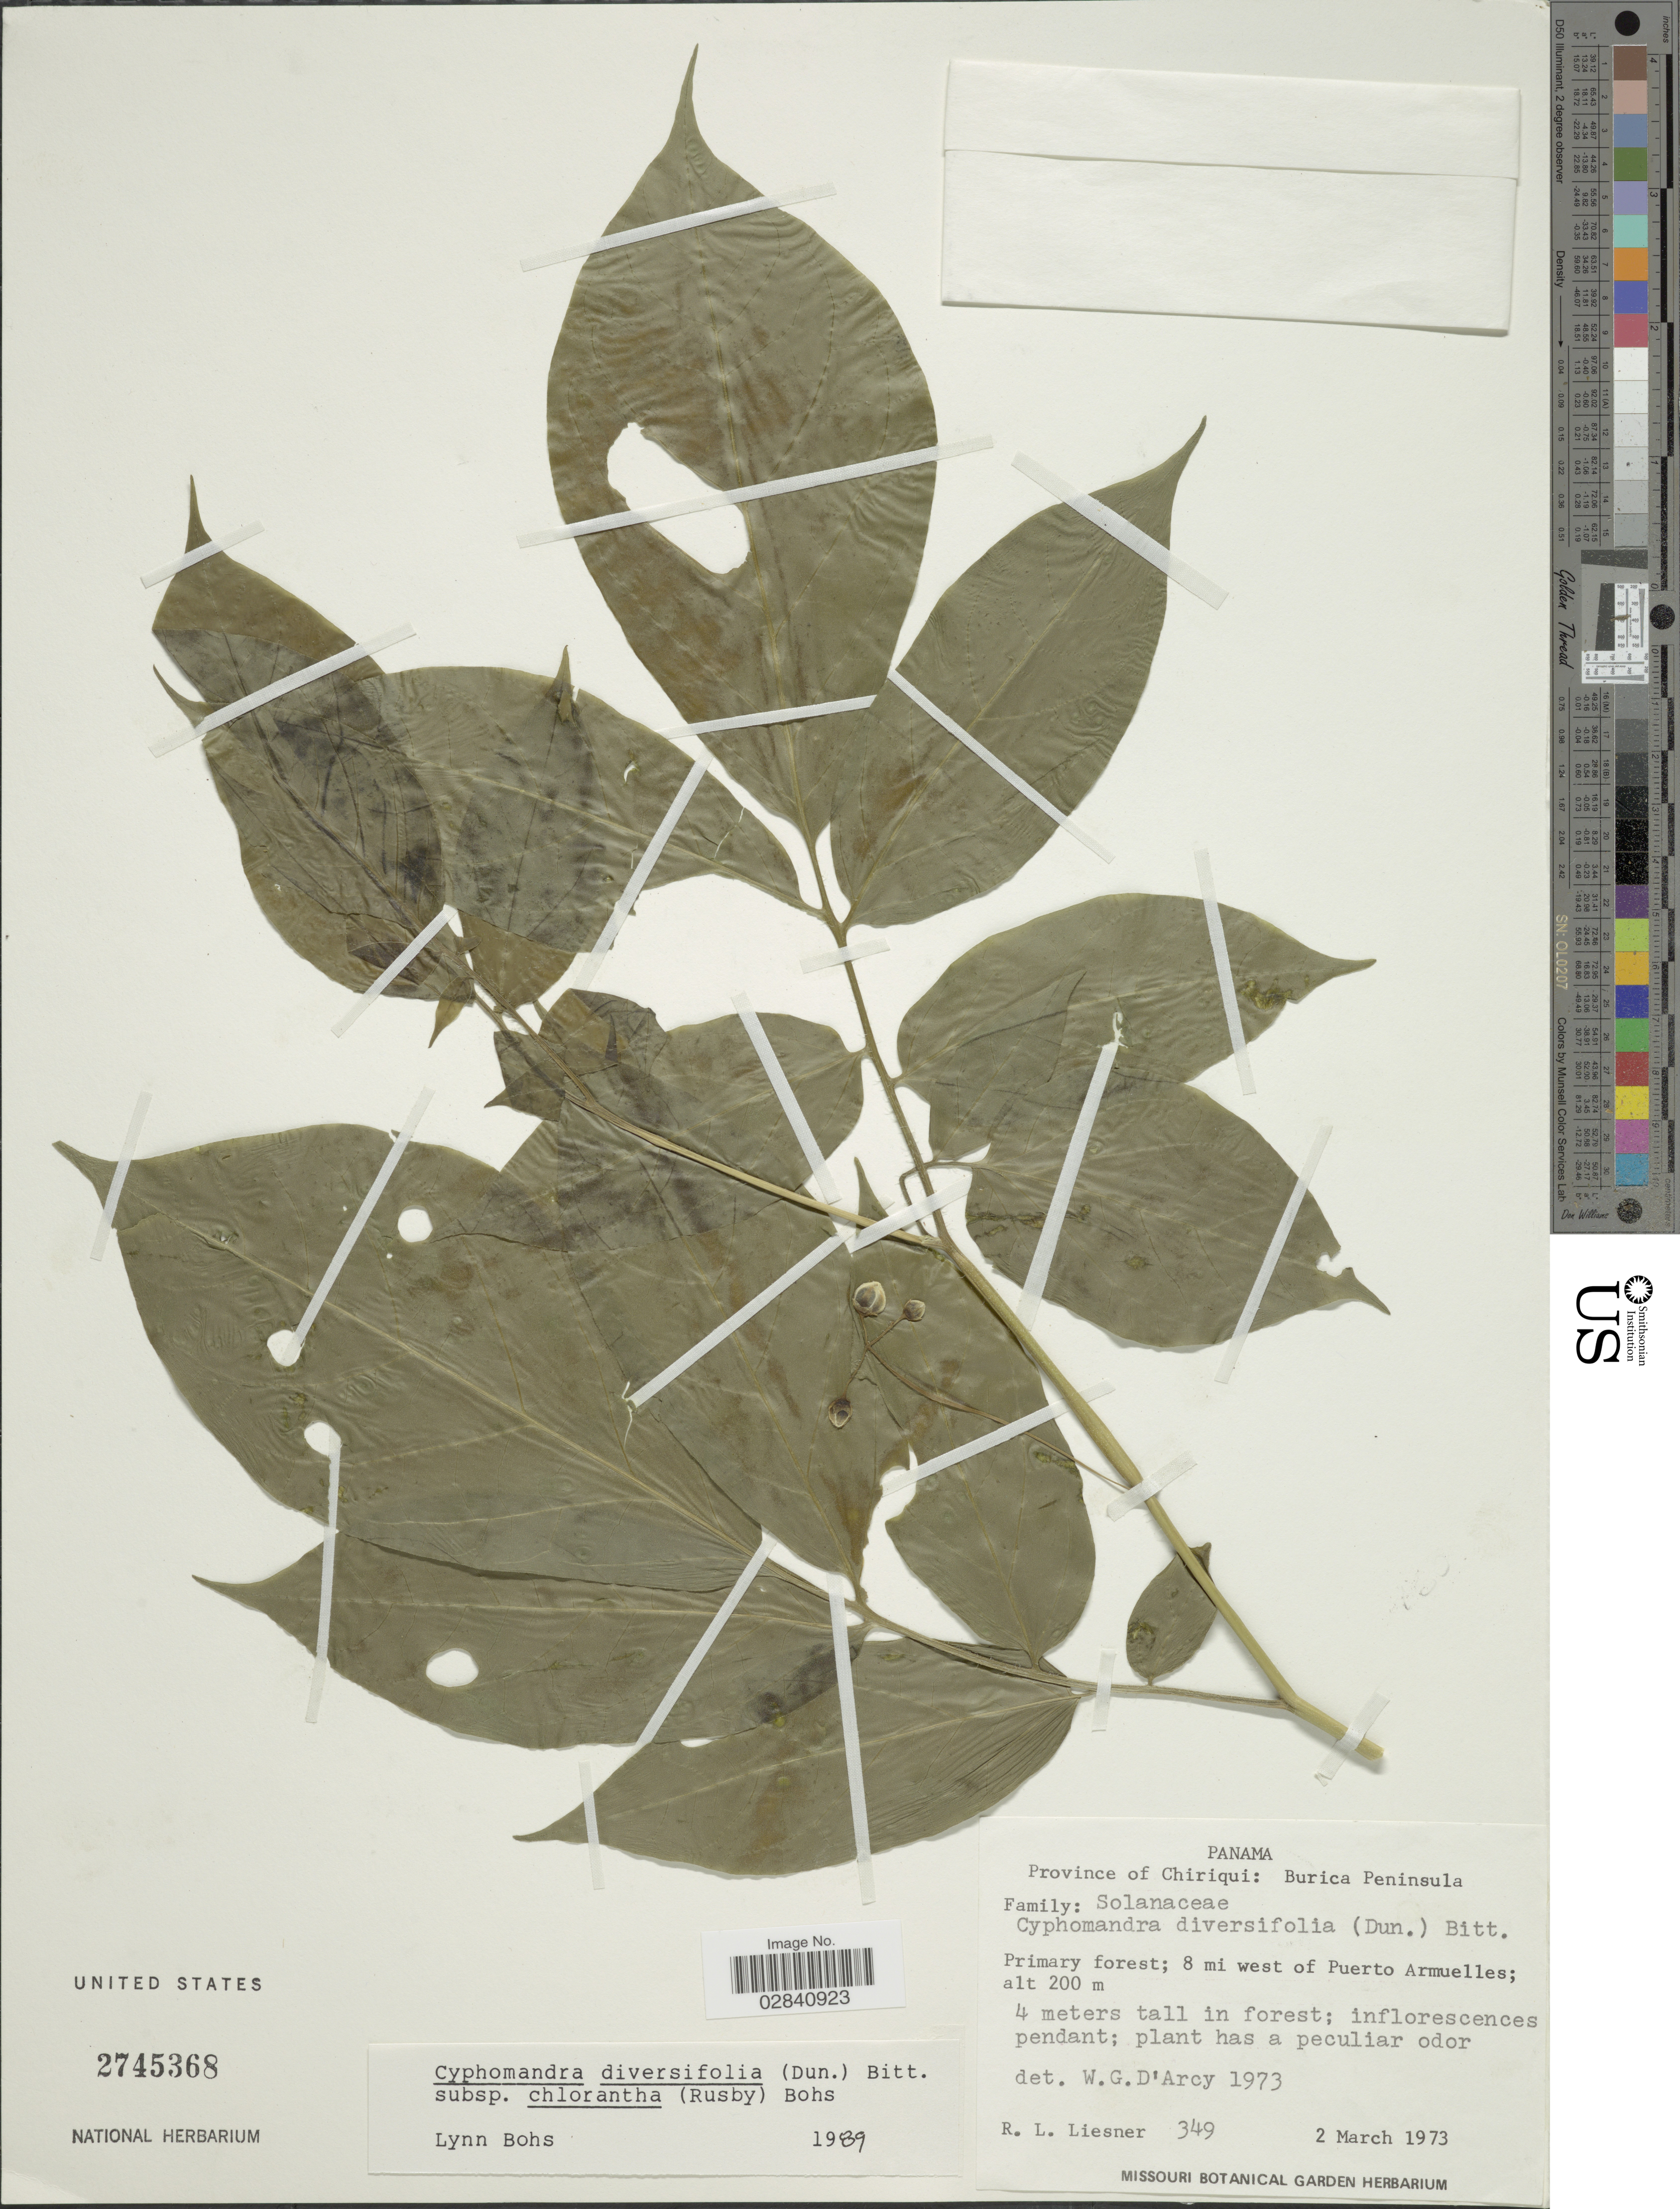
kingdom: Plantae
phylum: Tracheophyta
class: Magnoliopsida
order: Solanales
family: Solanaceae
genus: Cyphomandra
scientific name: Cyphomandra diversifolia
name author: (Dunal) Bitter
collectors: R. L. Liesner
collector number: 349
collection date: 1973-03-02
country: Panama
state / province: Chiriqui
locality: Burica Peninsula. Primary forest; 8 mi west of Puerto Armuelles.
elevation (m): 200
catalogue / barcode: US 2745368